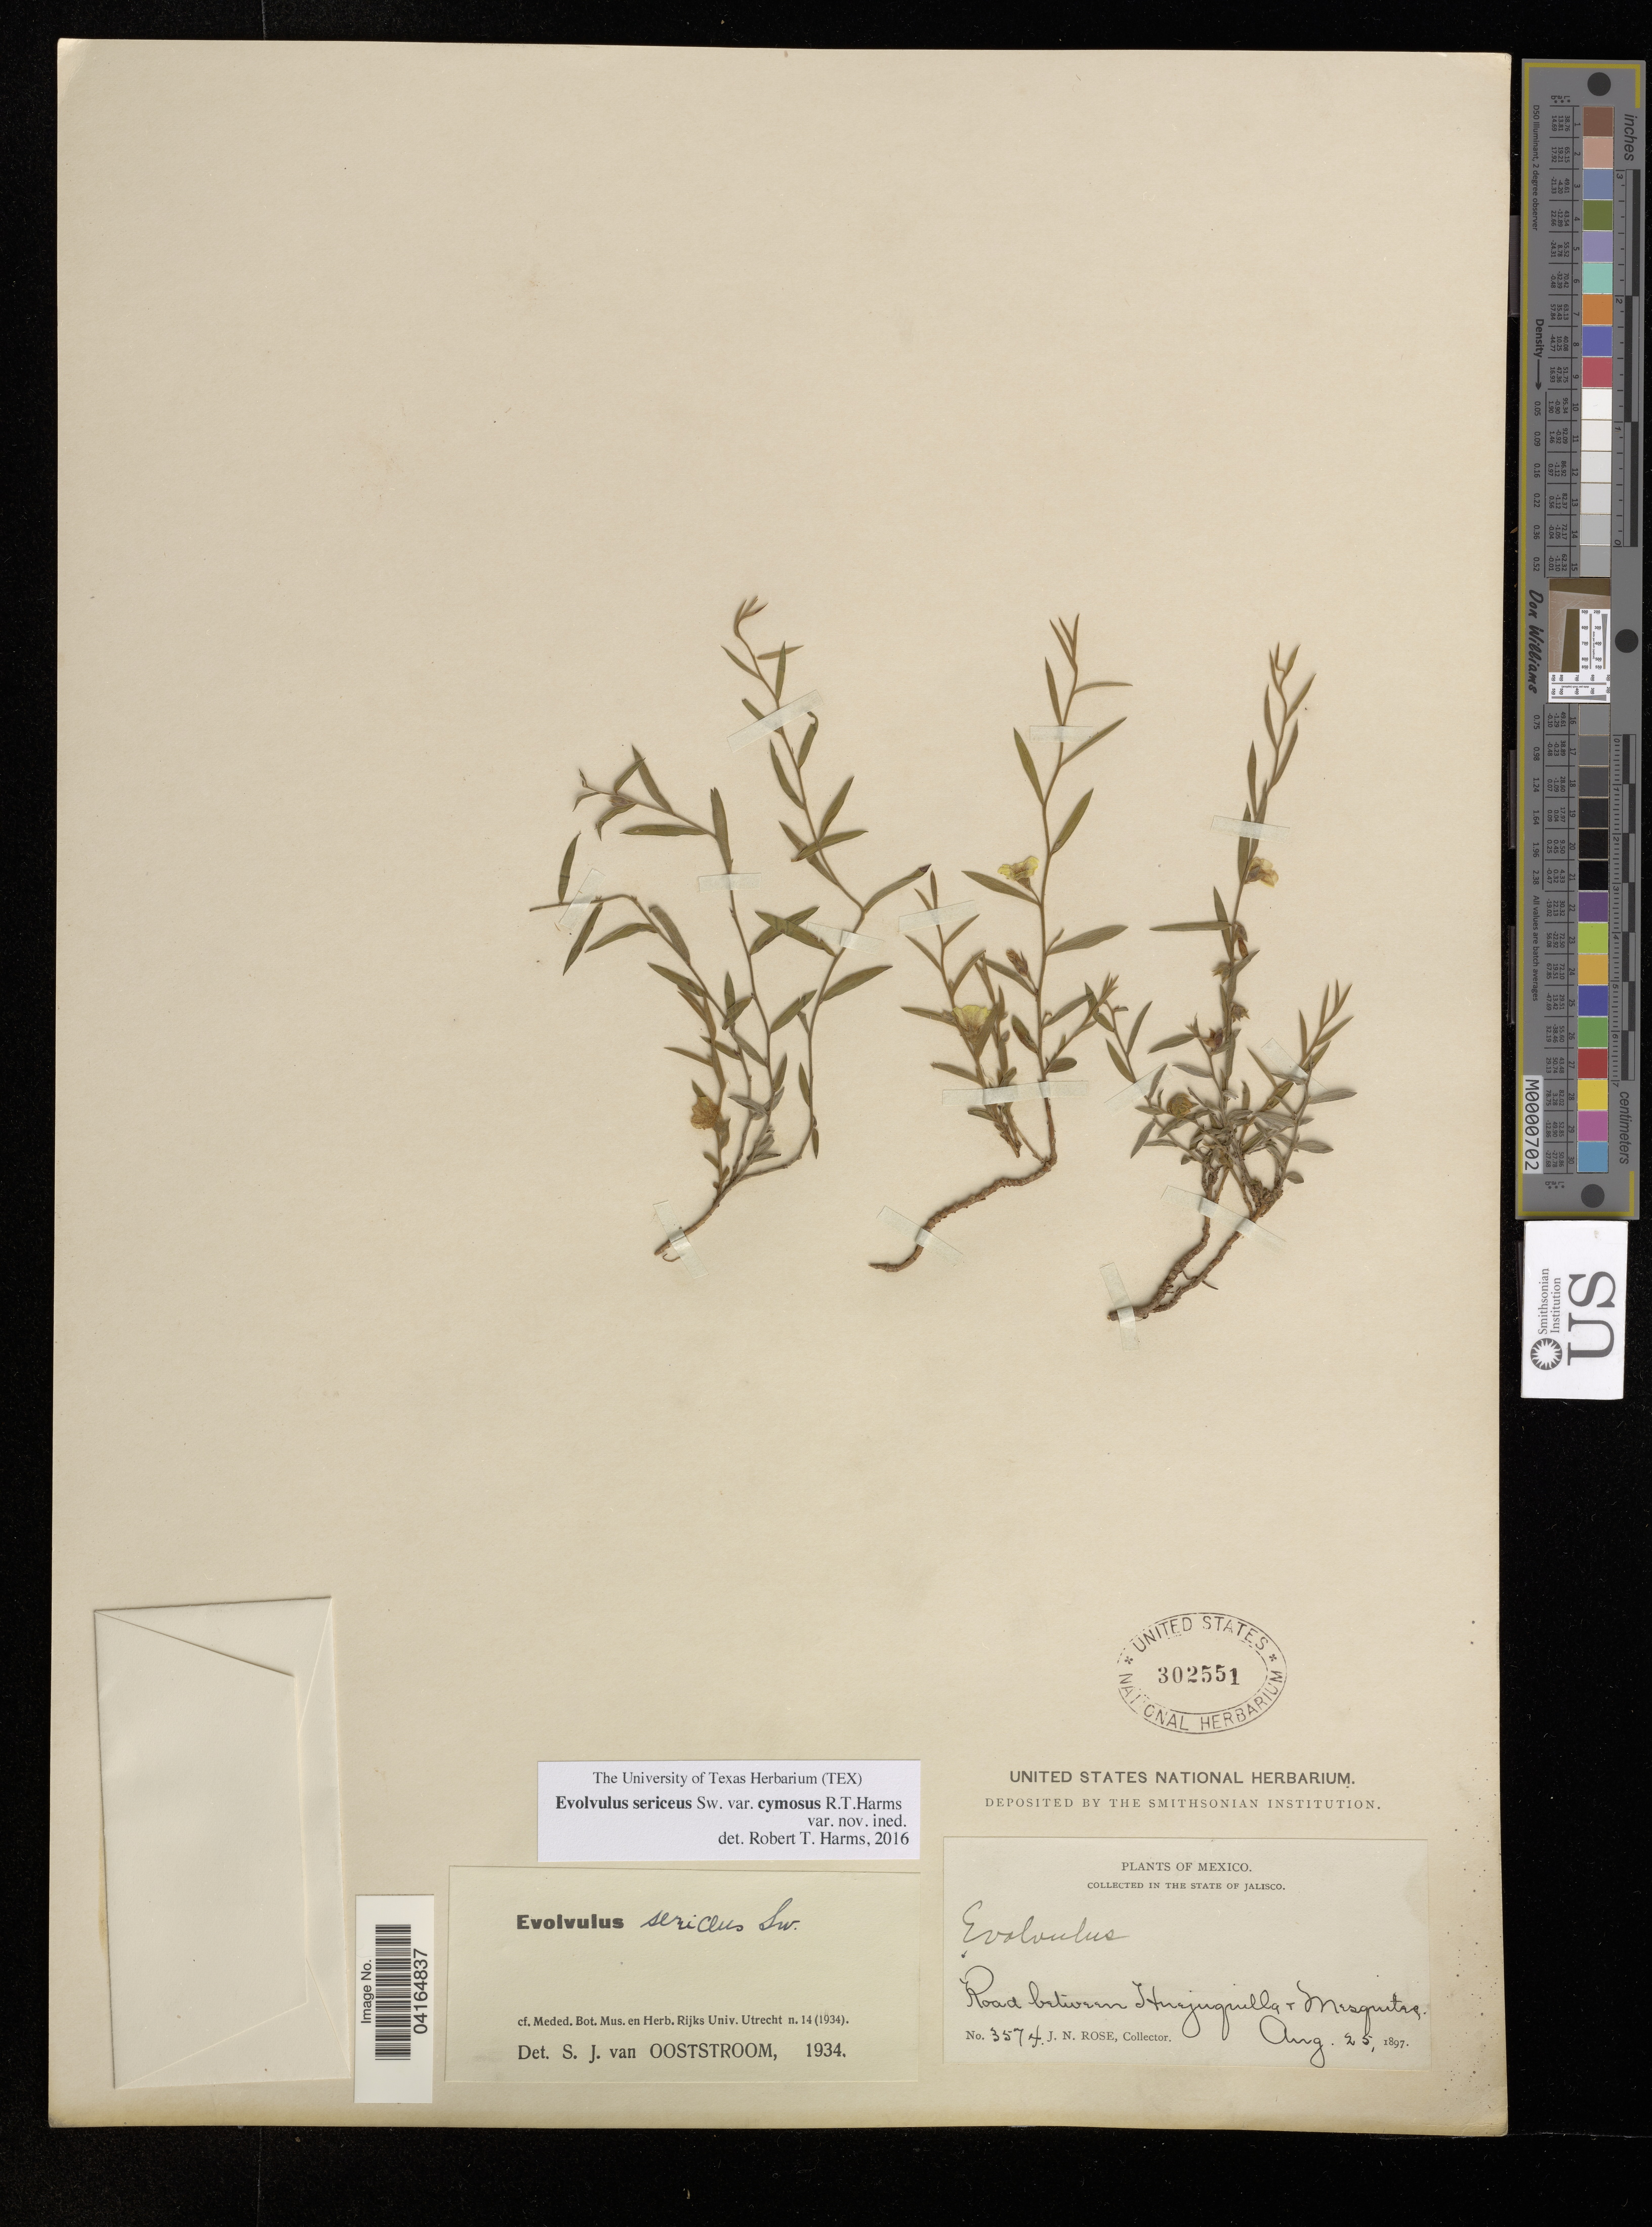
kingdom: Plantae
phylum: Tracheophyta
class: Magnoliopsida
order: Solanales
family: Convolvulaceae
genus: Evolvulus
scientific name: Evolvulus sericeus var. cymosus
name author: R.T. Harms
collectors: J. N. Rose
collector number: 3574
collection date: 1897-08-25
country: Mexico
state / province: Jalisco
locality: Road between Huejuquilla + Mezquitas.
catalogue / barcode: US 302551